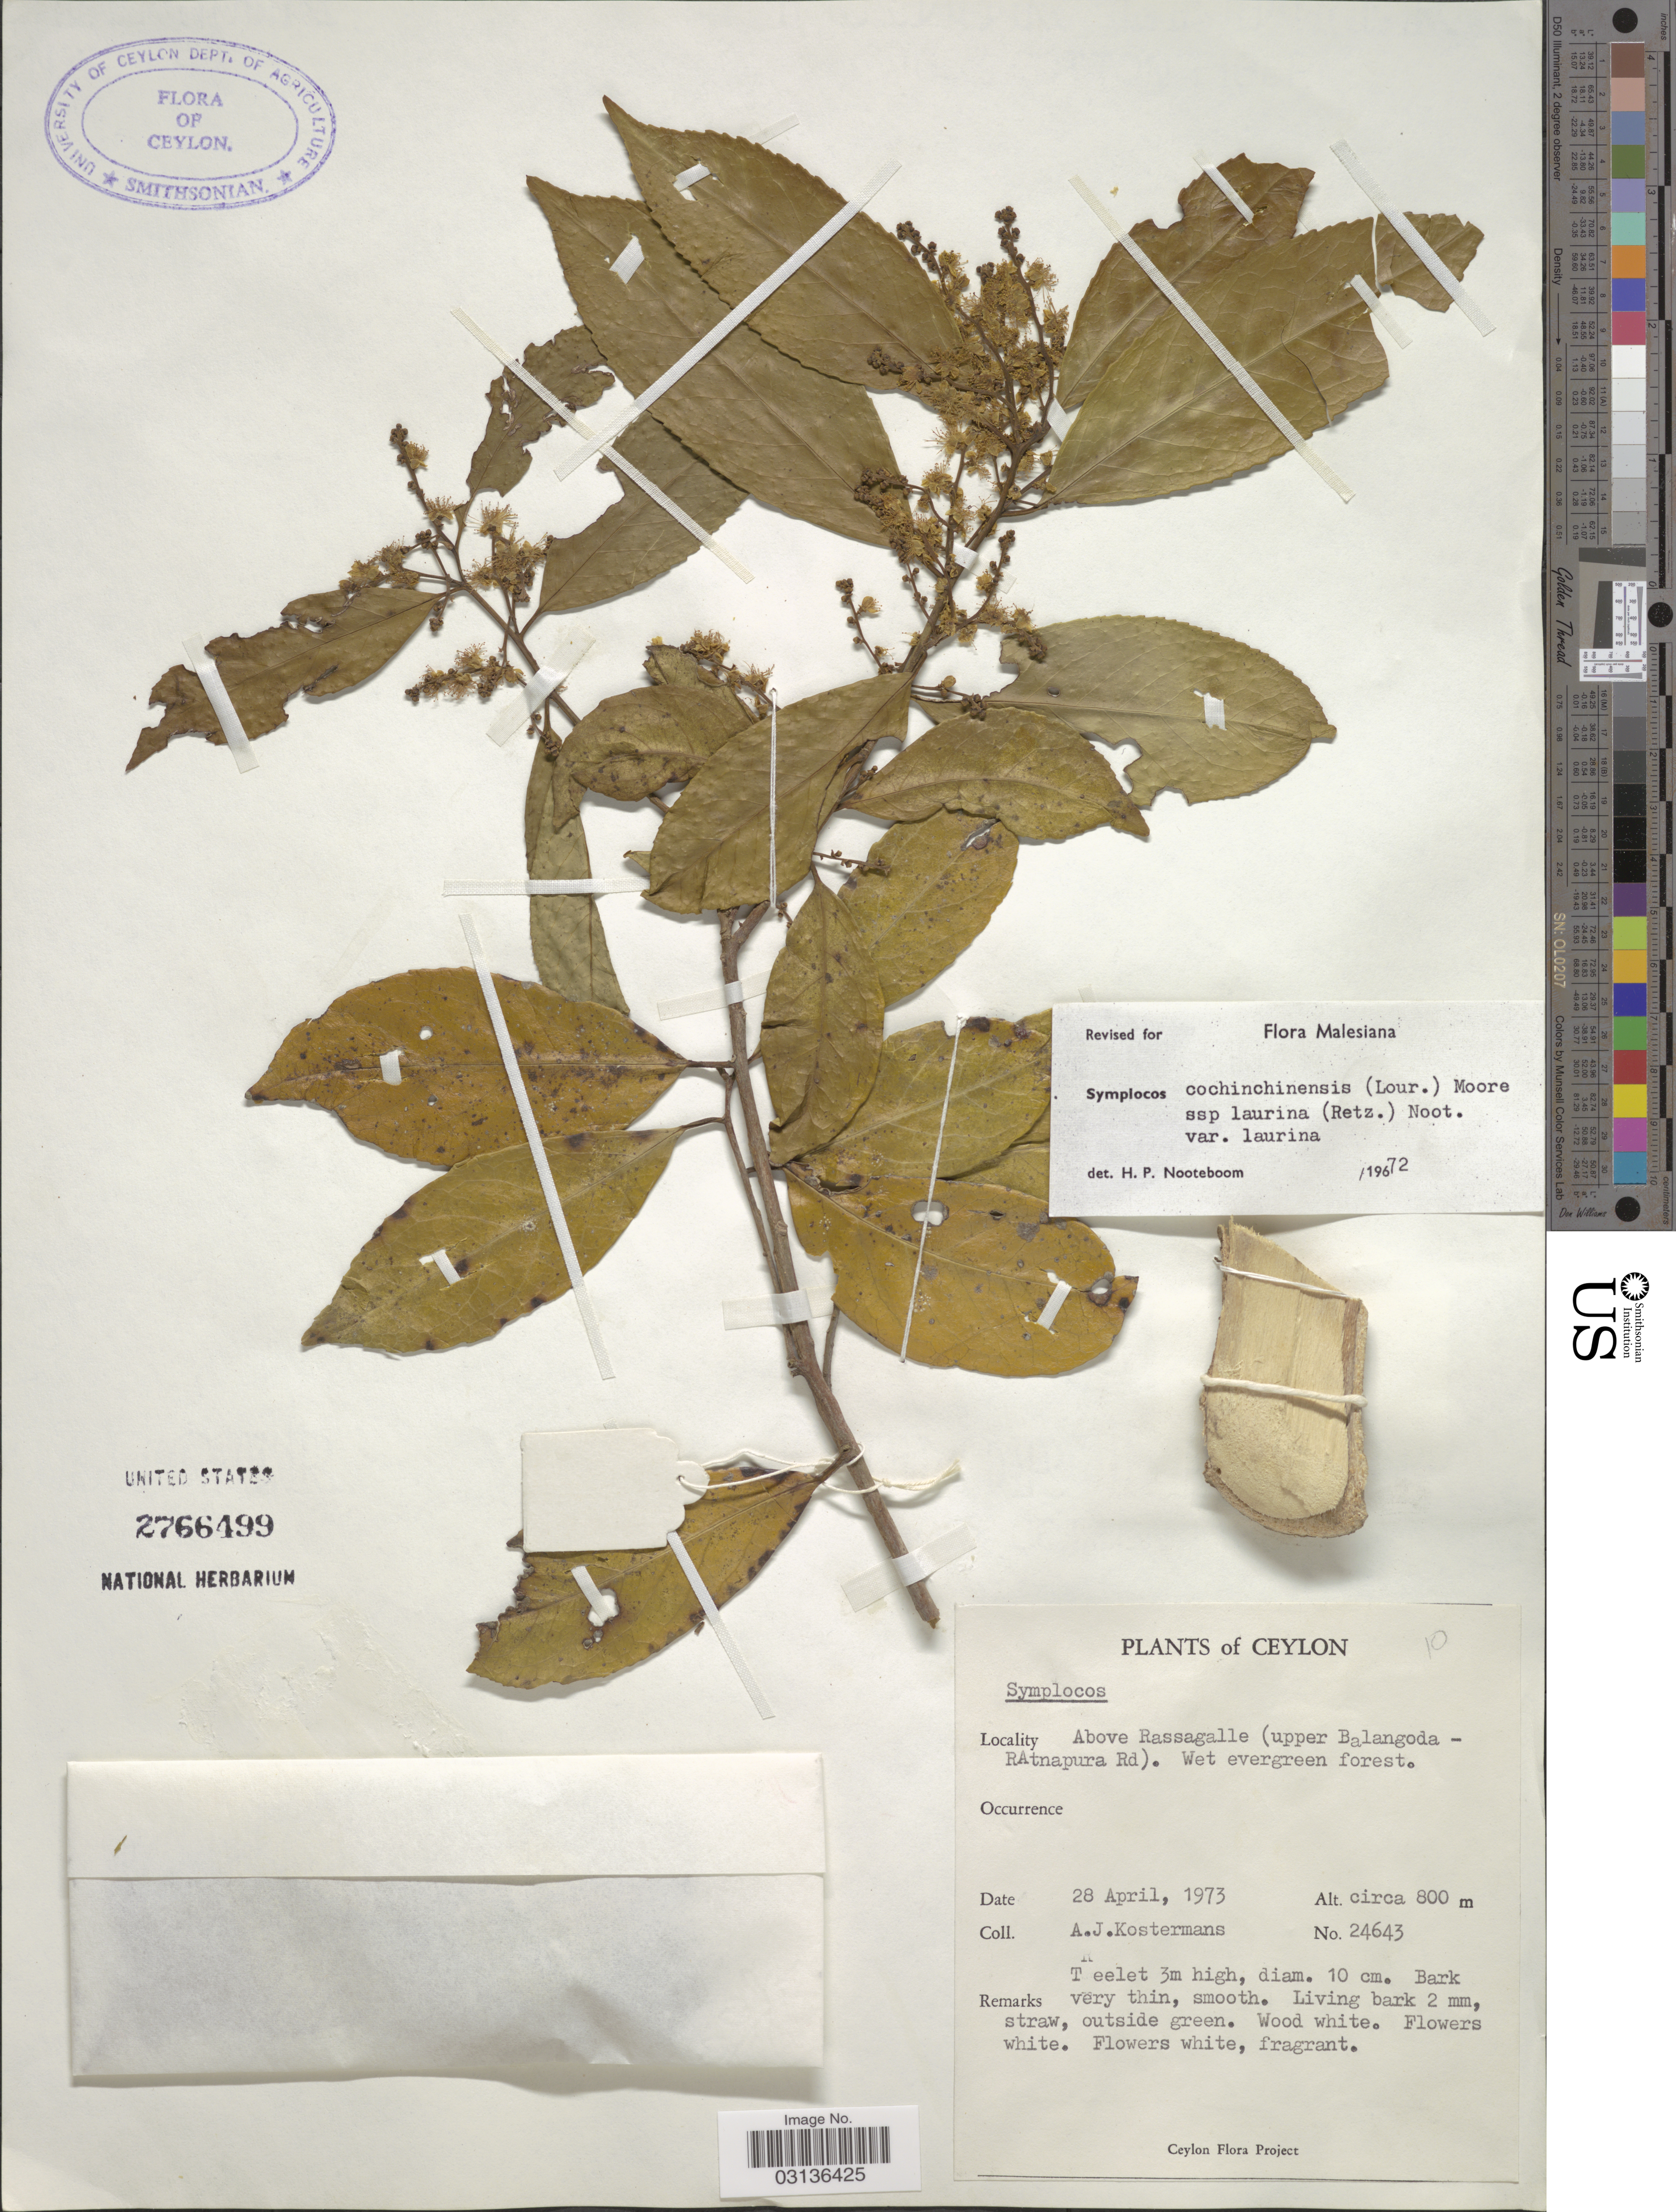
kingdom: Plantae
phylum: Tracheophyta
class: Magnoliopsida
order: Ericales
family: Symplocaceae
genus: Symplocos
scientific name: Symplocos cochinchinensis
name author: (Lour.) S. Moore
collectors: A. J. G. Kostermans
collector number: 24643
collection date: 1973-04-28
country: Sri Lanka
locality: Ceylon. Above Rassagalle (upper Balangoda-Ratnapura Rd).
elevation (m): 800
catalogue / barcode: US 2766499